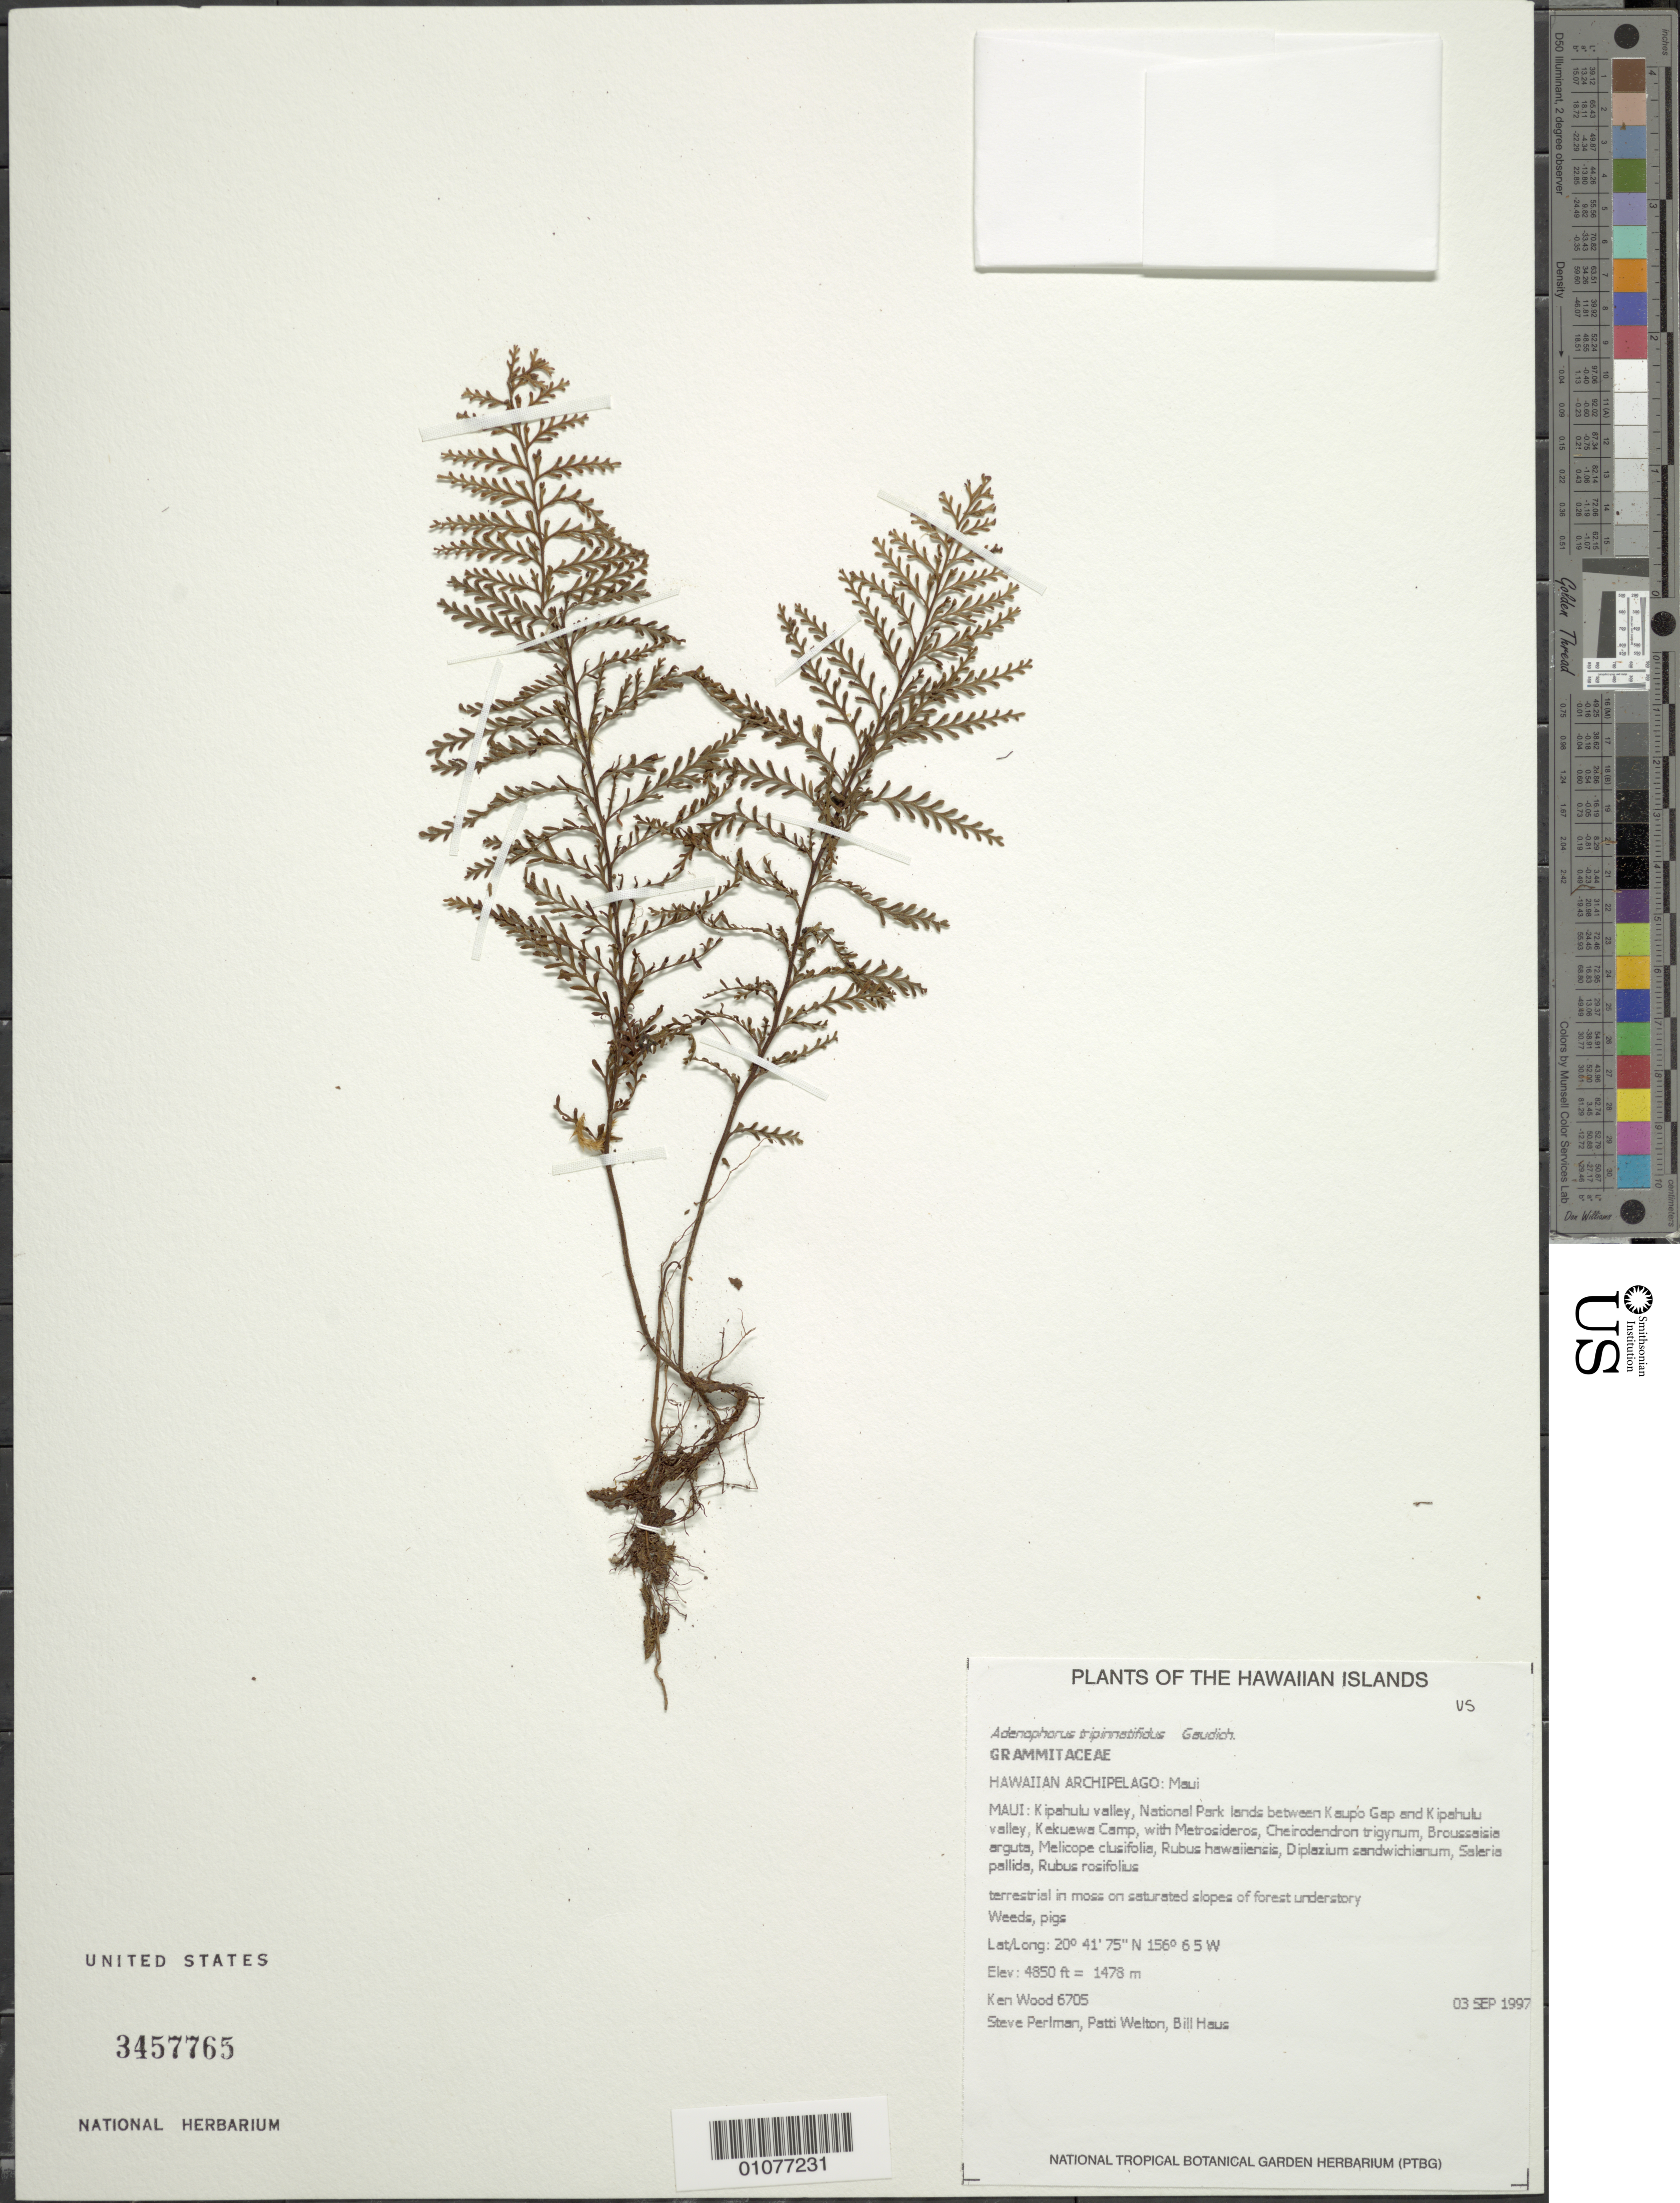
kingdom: Plantae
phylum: Tracheophyta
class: Polypodiopsida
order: Polypodiales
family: Polypodiaceae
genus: Adenophorus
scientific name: Adenophorus tripinnatifidus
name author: Gaudich.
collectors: K. R. Wood, S. P. Perlman, P. Welton & B. Haus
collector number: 6705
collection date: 1997-09-03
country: United States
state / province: Hawaii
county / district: Maui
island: Maui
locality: Kipahulu valley, National Park lands between Kaupo Gap and Kipahulu valley, Kekuewa Camp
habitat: terrestrial in moss on saturated slopes of forest understory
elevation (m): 1478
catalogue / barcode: US 3457765